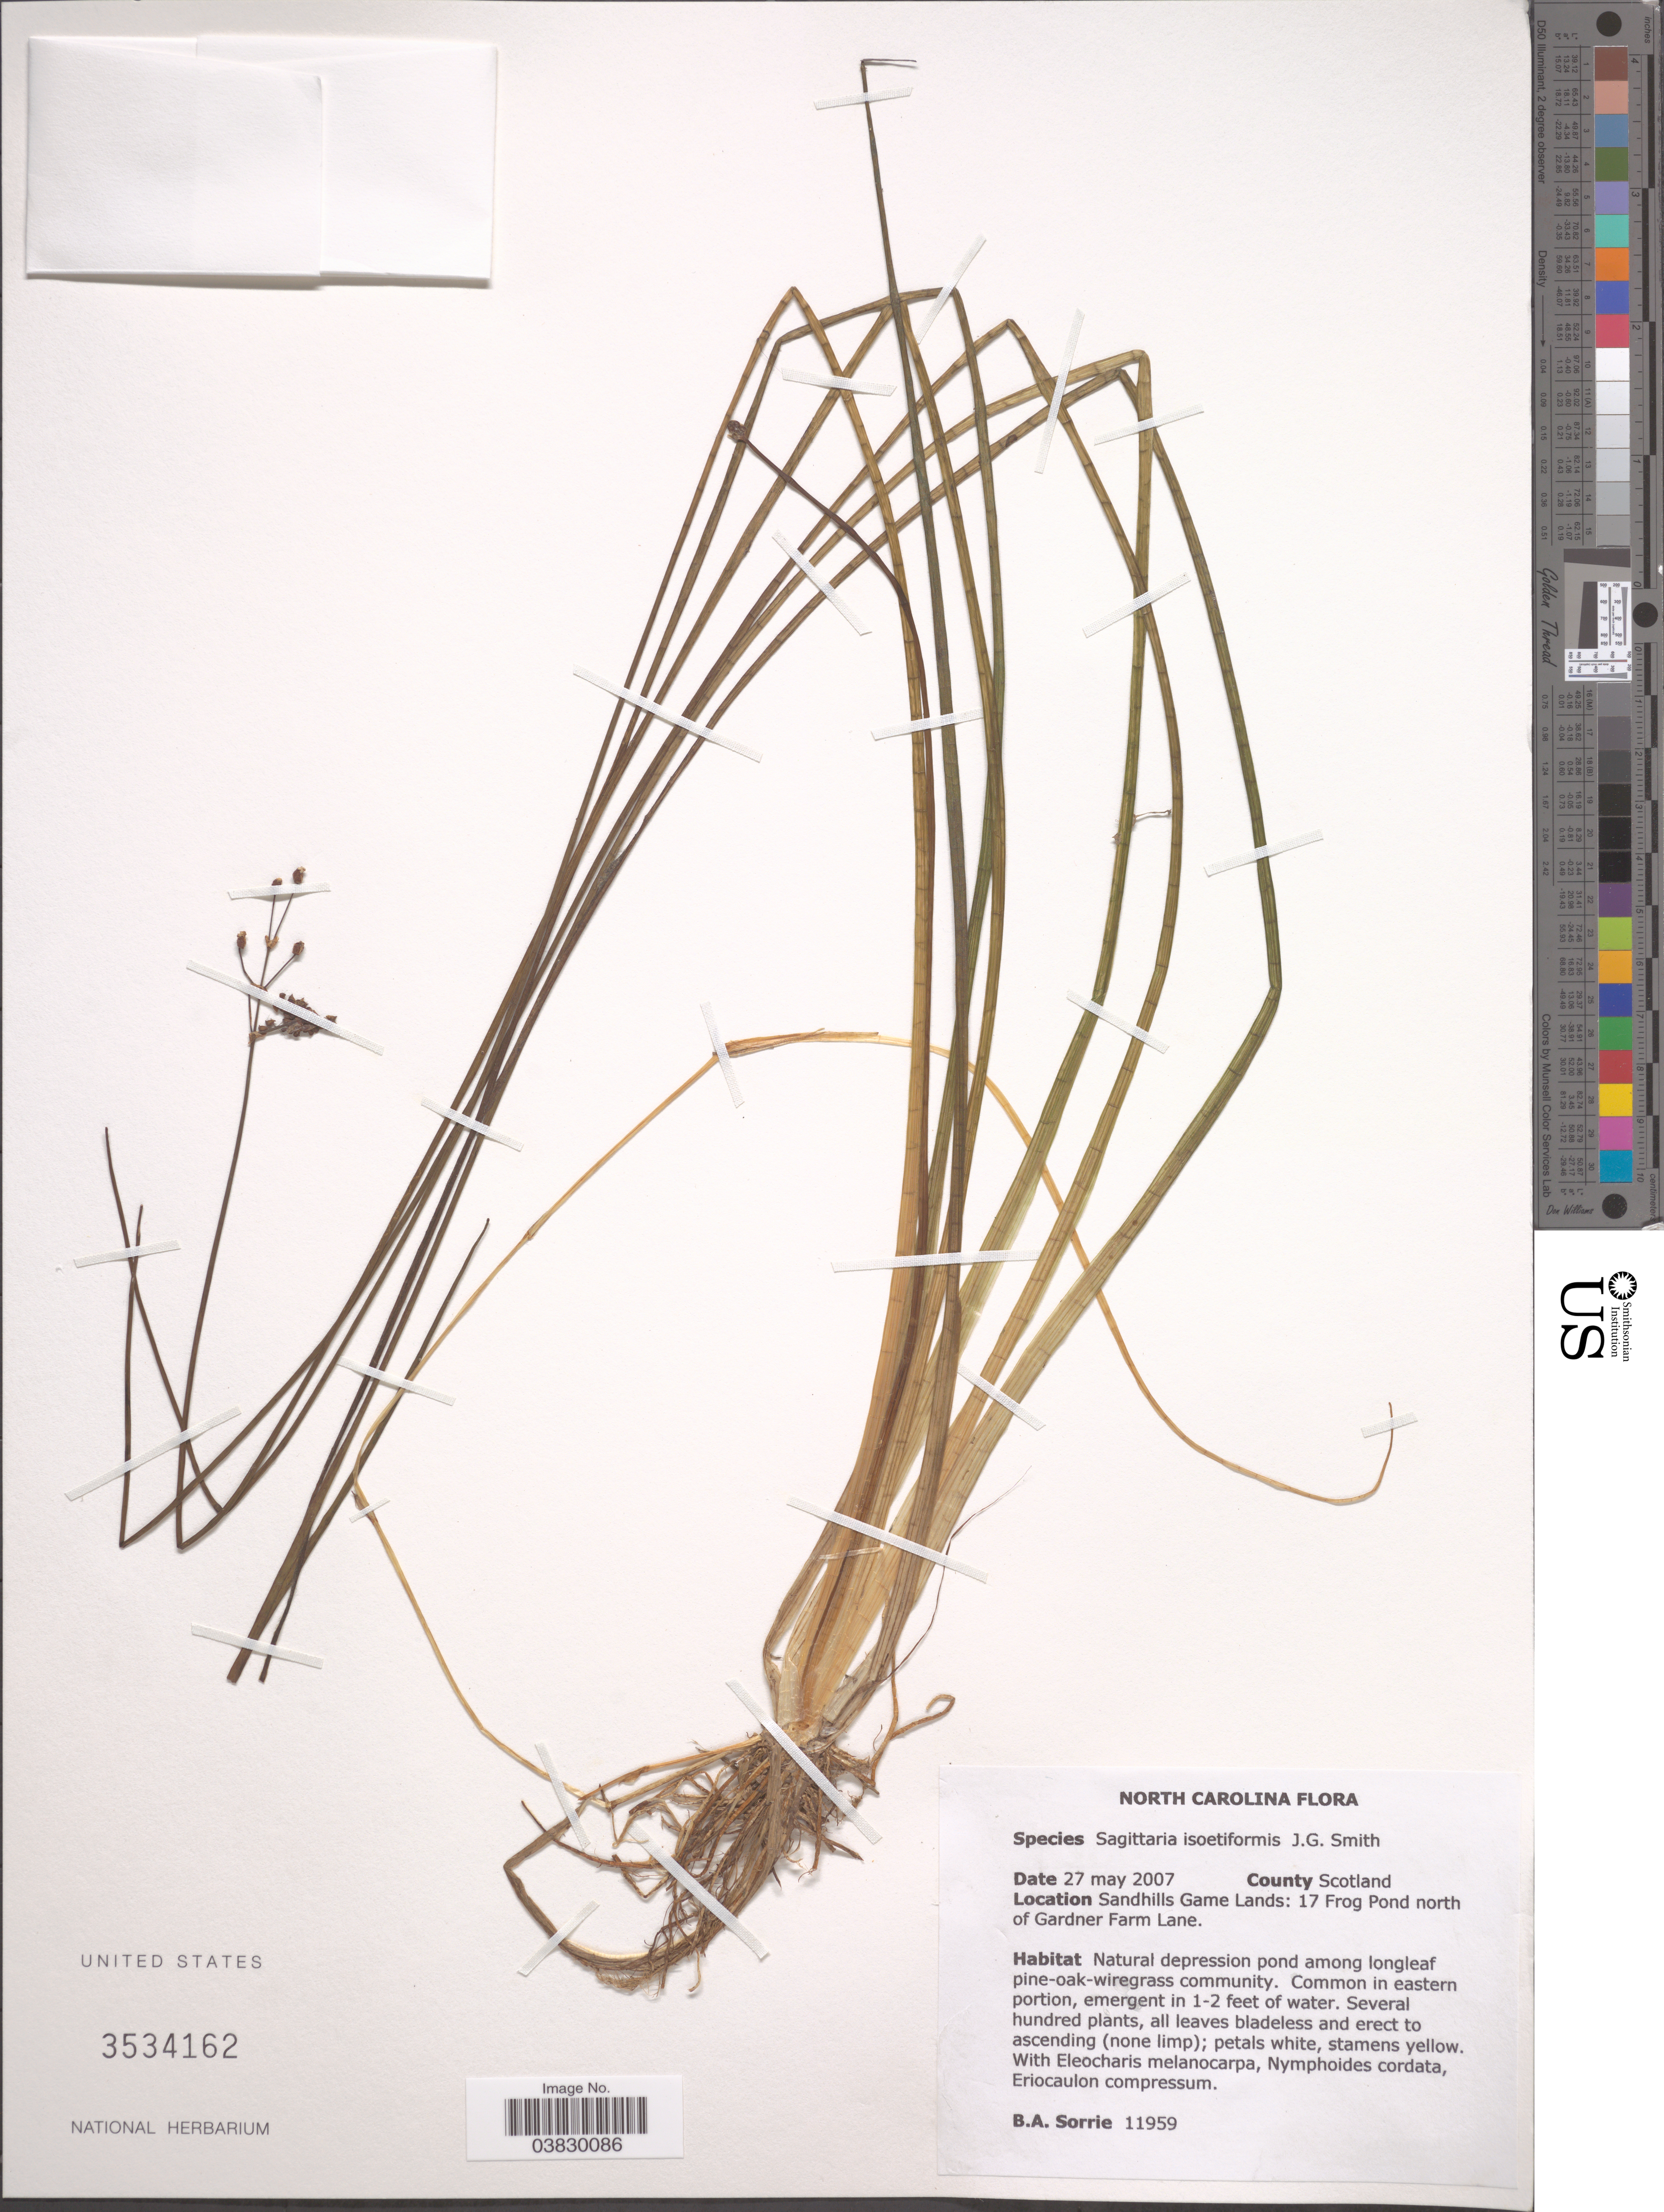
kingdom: Plantae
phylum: Tracheophyta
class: Liliopsida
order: Alismatales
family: Alismataceae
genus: Sagittaria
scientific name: Sagittaria graminea var. graminea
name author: Michx.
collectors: B. Sorrie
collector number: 11959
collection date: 2007-05-27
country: United States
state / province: North Carolina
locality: County Scotland. Sandhills Game Lands: 17 Frog Pond north of Gardner Farm Lane.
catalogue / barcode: US 3534162